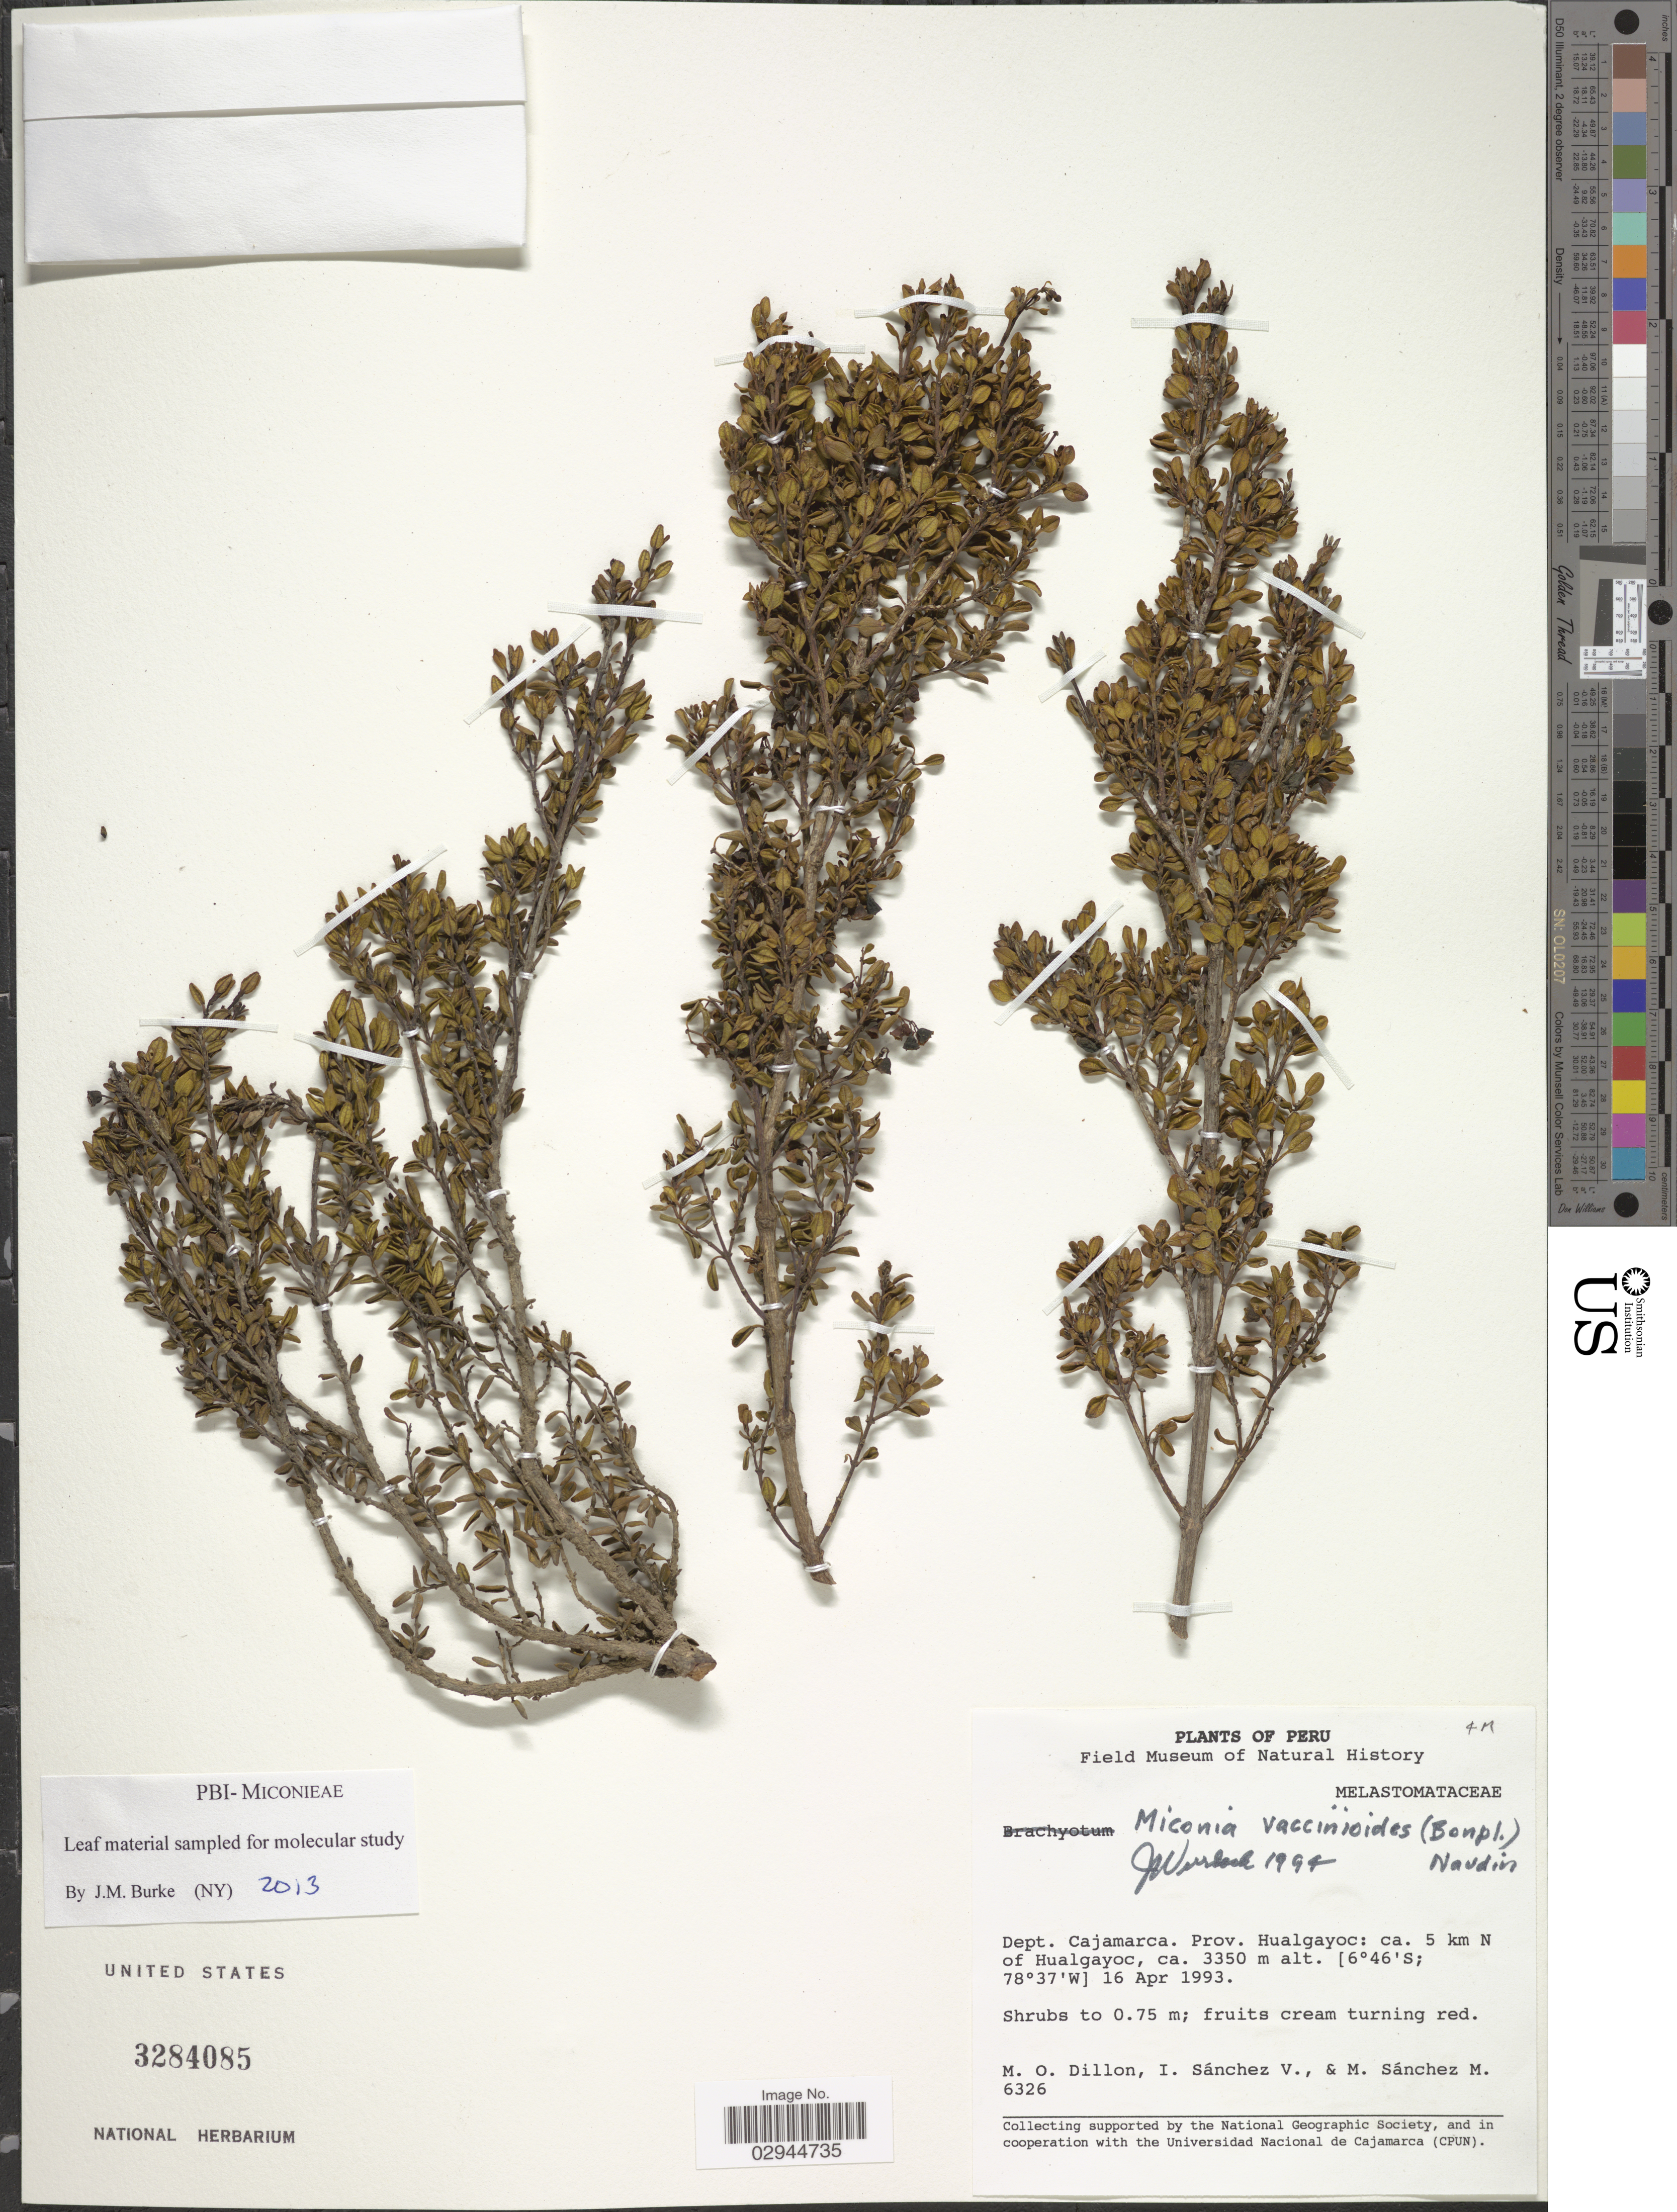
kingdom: Plantae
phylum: Tracheophyta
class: Magnoliopsida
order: Myrtales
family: Melastomataceae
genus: Miconia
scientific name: Miconia vaccinioides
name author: (Bonpl.) Naudin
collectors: M. O. Dillon, I. Sánchez Vega & M. Sanchez M.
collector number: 6326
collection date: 1993-04-16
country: Peru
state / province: Cajamarca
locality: Prov. Hualgayoc: ca. 5 km N of Hualgayoc.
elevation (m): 3350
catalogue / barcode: US 3284085